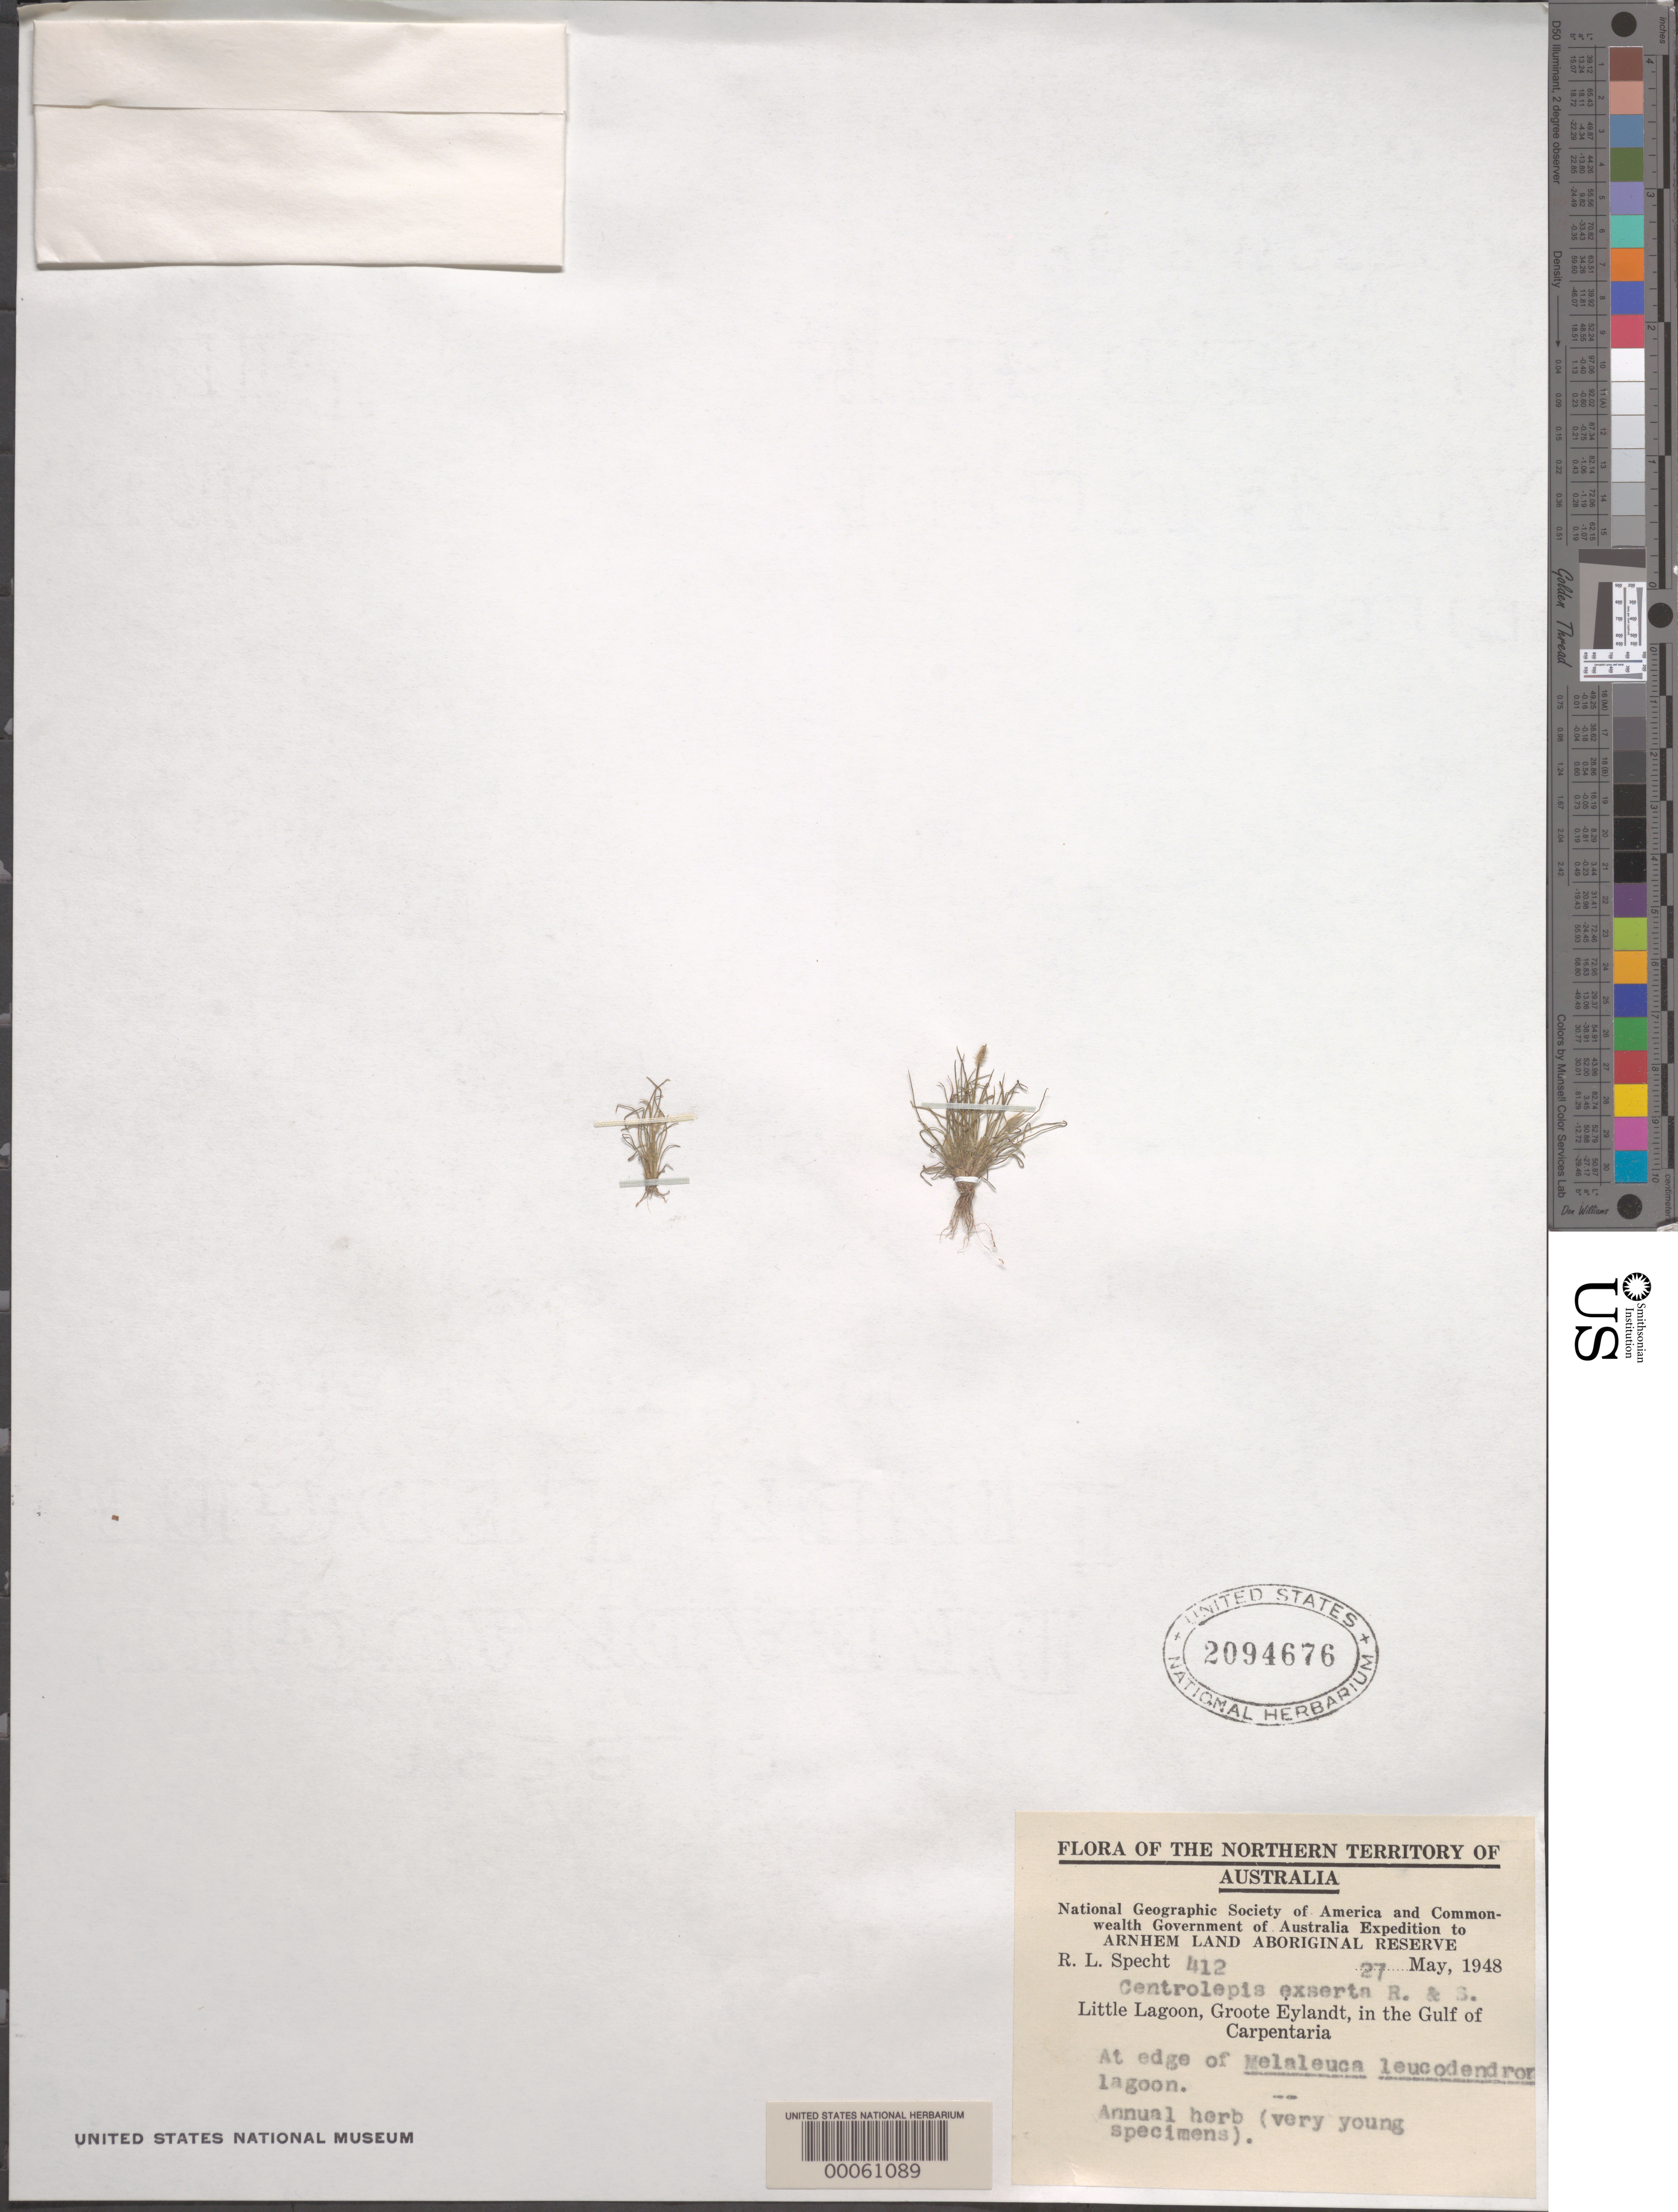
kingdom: Plantae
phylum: Tracheophyta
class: Liliopsida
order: Poales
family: Restionaceae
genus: Centrolepis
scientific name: Centrolepis exserta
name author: (R. Br.) Roem. & Schult.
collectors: R. L. Specht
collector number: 412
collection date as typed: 27 May 1948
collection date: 1948-05-27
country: Australia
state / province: Northern Territory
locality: Arnhem aboriginal reserve, little lagoon, groote eylandt, in the gulf of carpenteria, edge of melaleuca leucodendron lagoon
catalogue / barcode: US 2094676